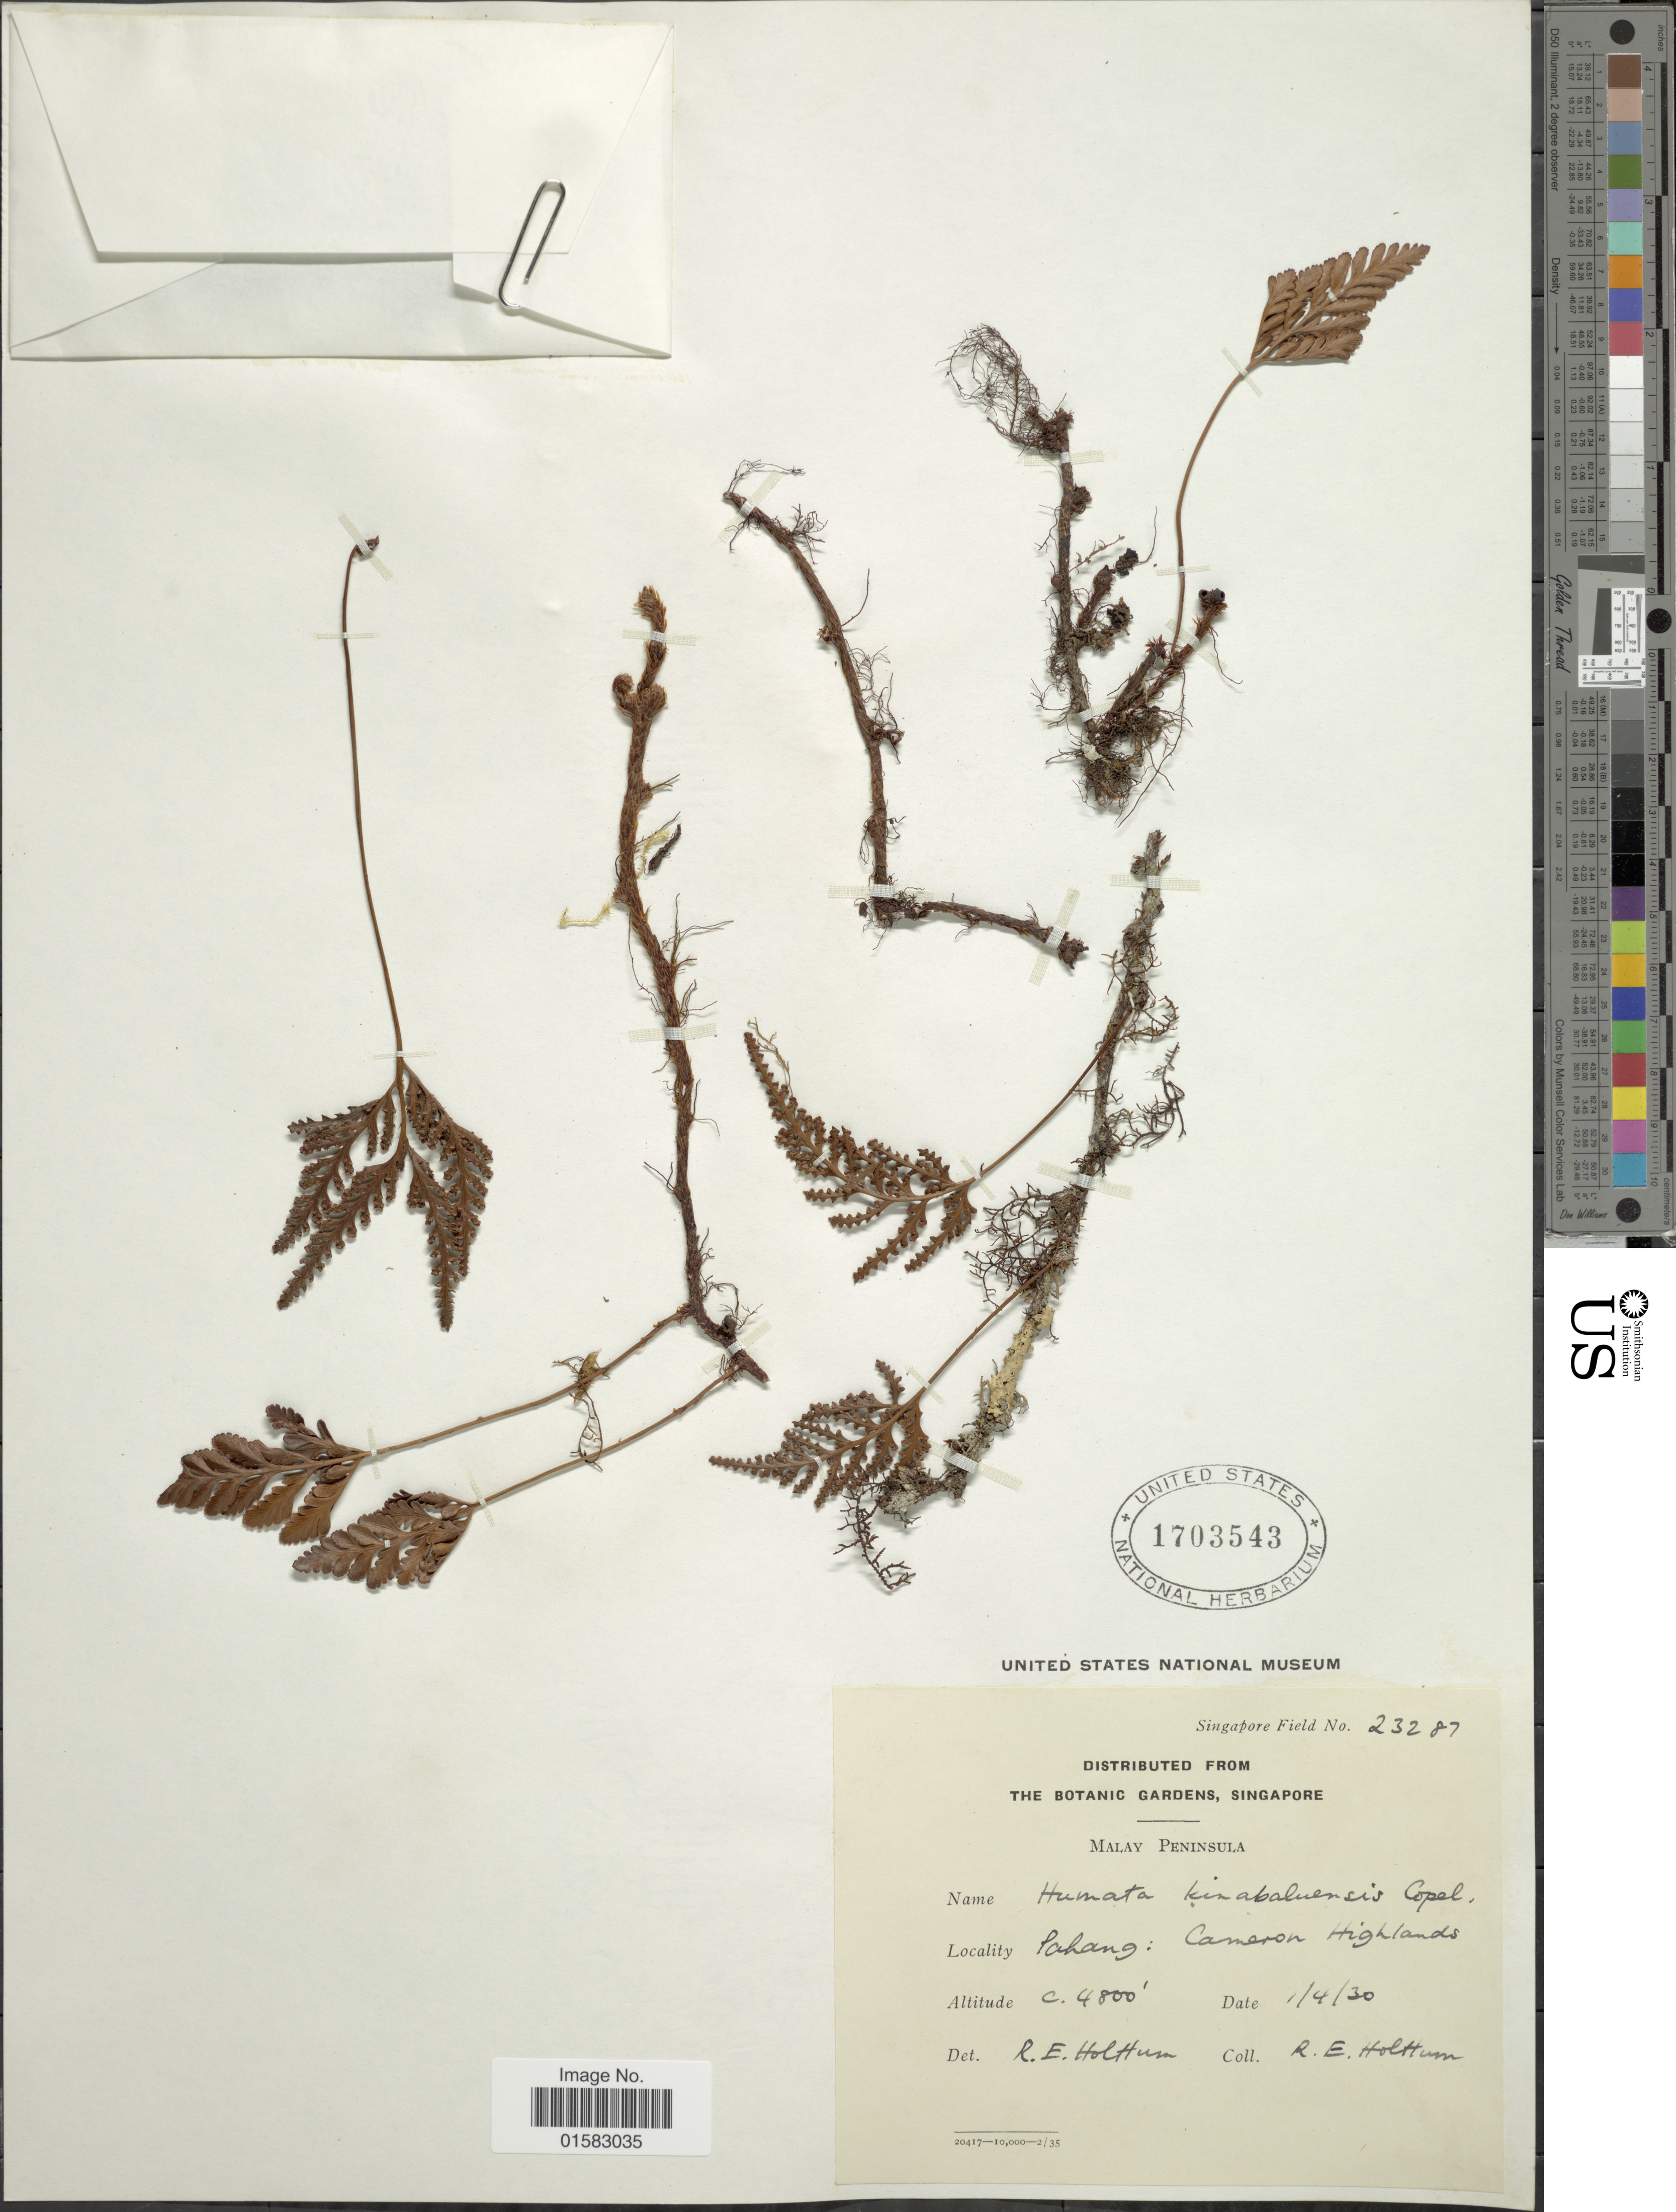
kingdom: Plantae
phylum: Tracheophyta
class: Polypodiopsida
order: Polypodiales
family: Davalliaceae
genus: Davallia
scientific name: Davallia repens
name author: (L. f.) Kuhn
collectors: R. E. Holttum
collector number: Singapore Field 23287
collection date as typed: Transcribed d/m/y: 1/4/30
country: Malaysia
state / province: Pahang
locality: Malay Peninsula, Cameron Highlands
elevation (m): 1463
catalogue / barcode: US 1703543